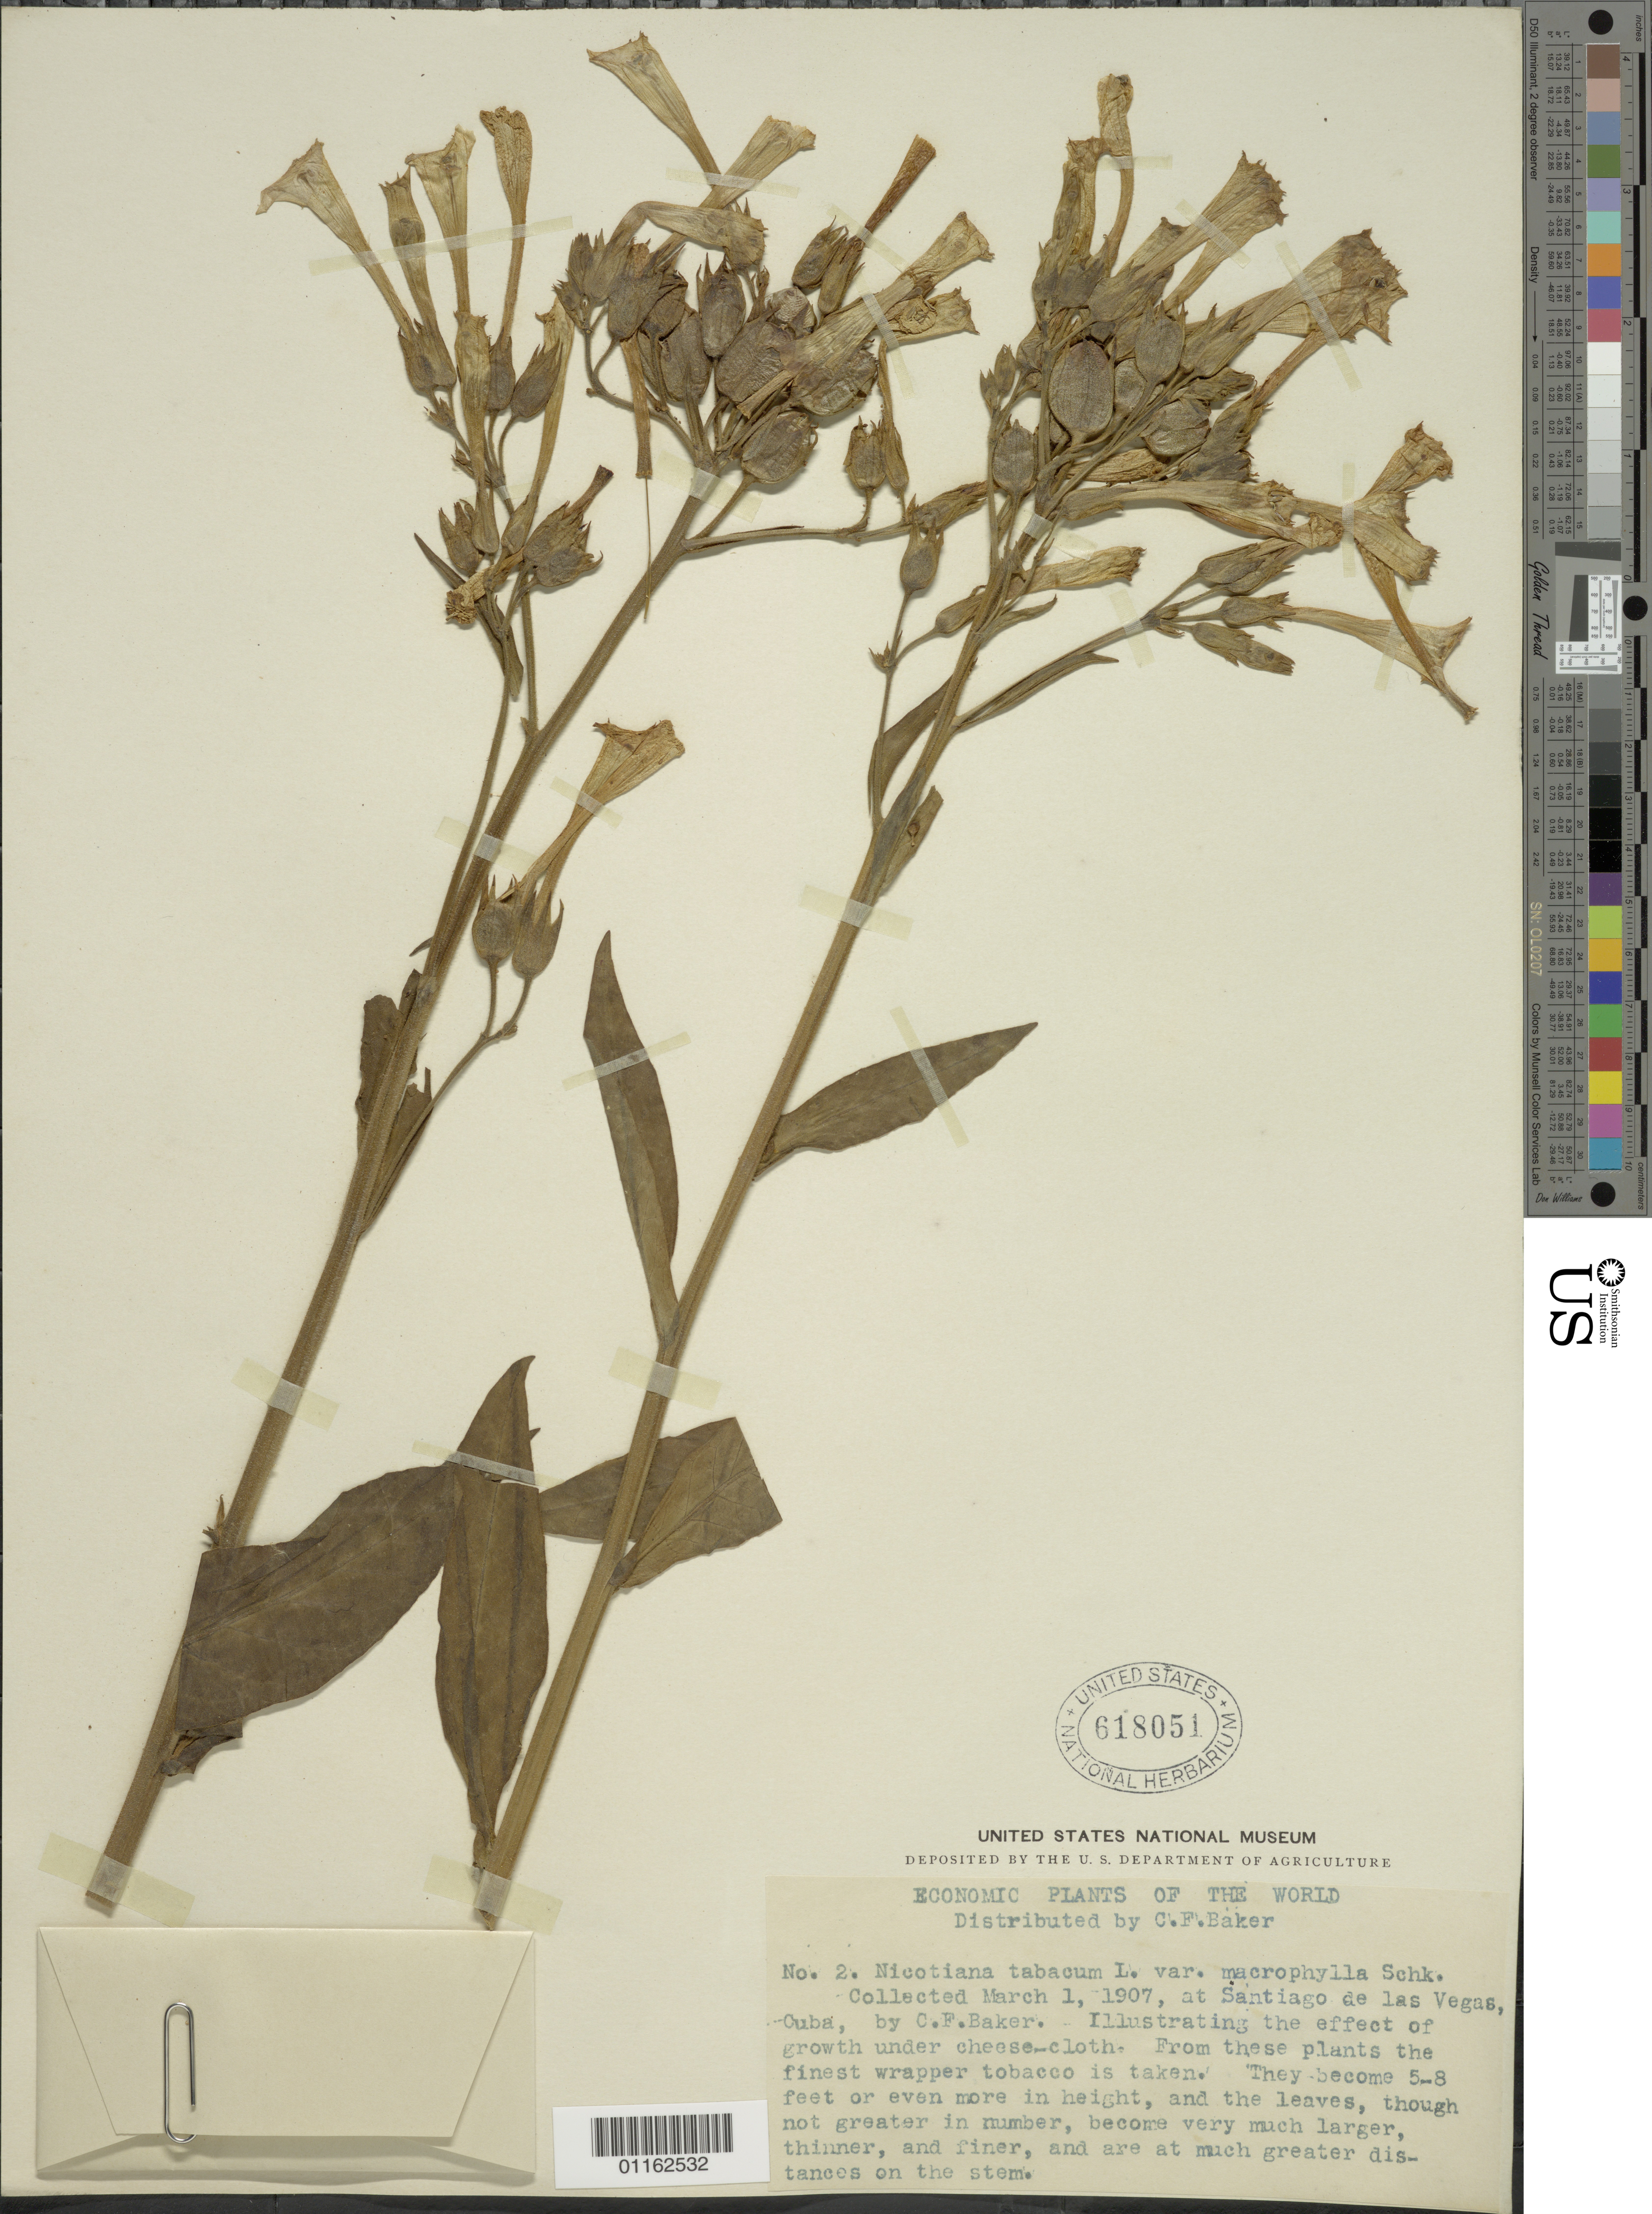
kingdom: Plantae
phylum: Tracheophyta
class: Magnoliopsida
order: Solanales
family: Solanaceae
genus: Nicotiana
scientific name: Nicotiana tabacum var. macrophylla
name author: Schrank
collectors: C. F. Baker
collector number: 2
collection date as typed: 01 Mar 1907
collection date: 1907-03-01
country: Cuba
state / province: La Habana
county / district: Santiago de las Vegas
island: Cuba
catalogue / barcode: US 618051